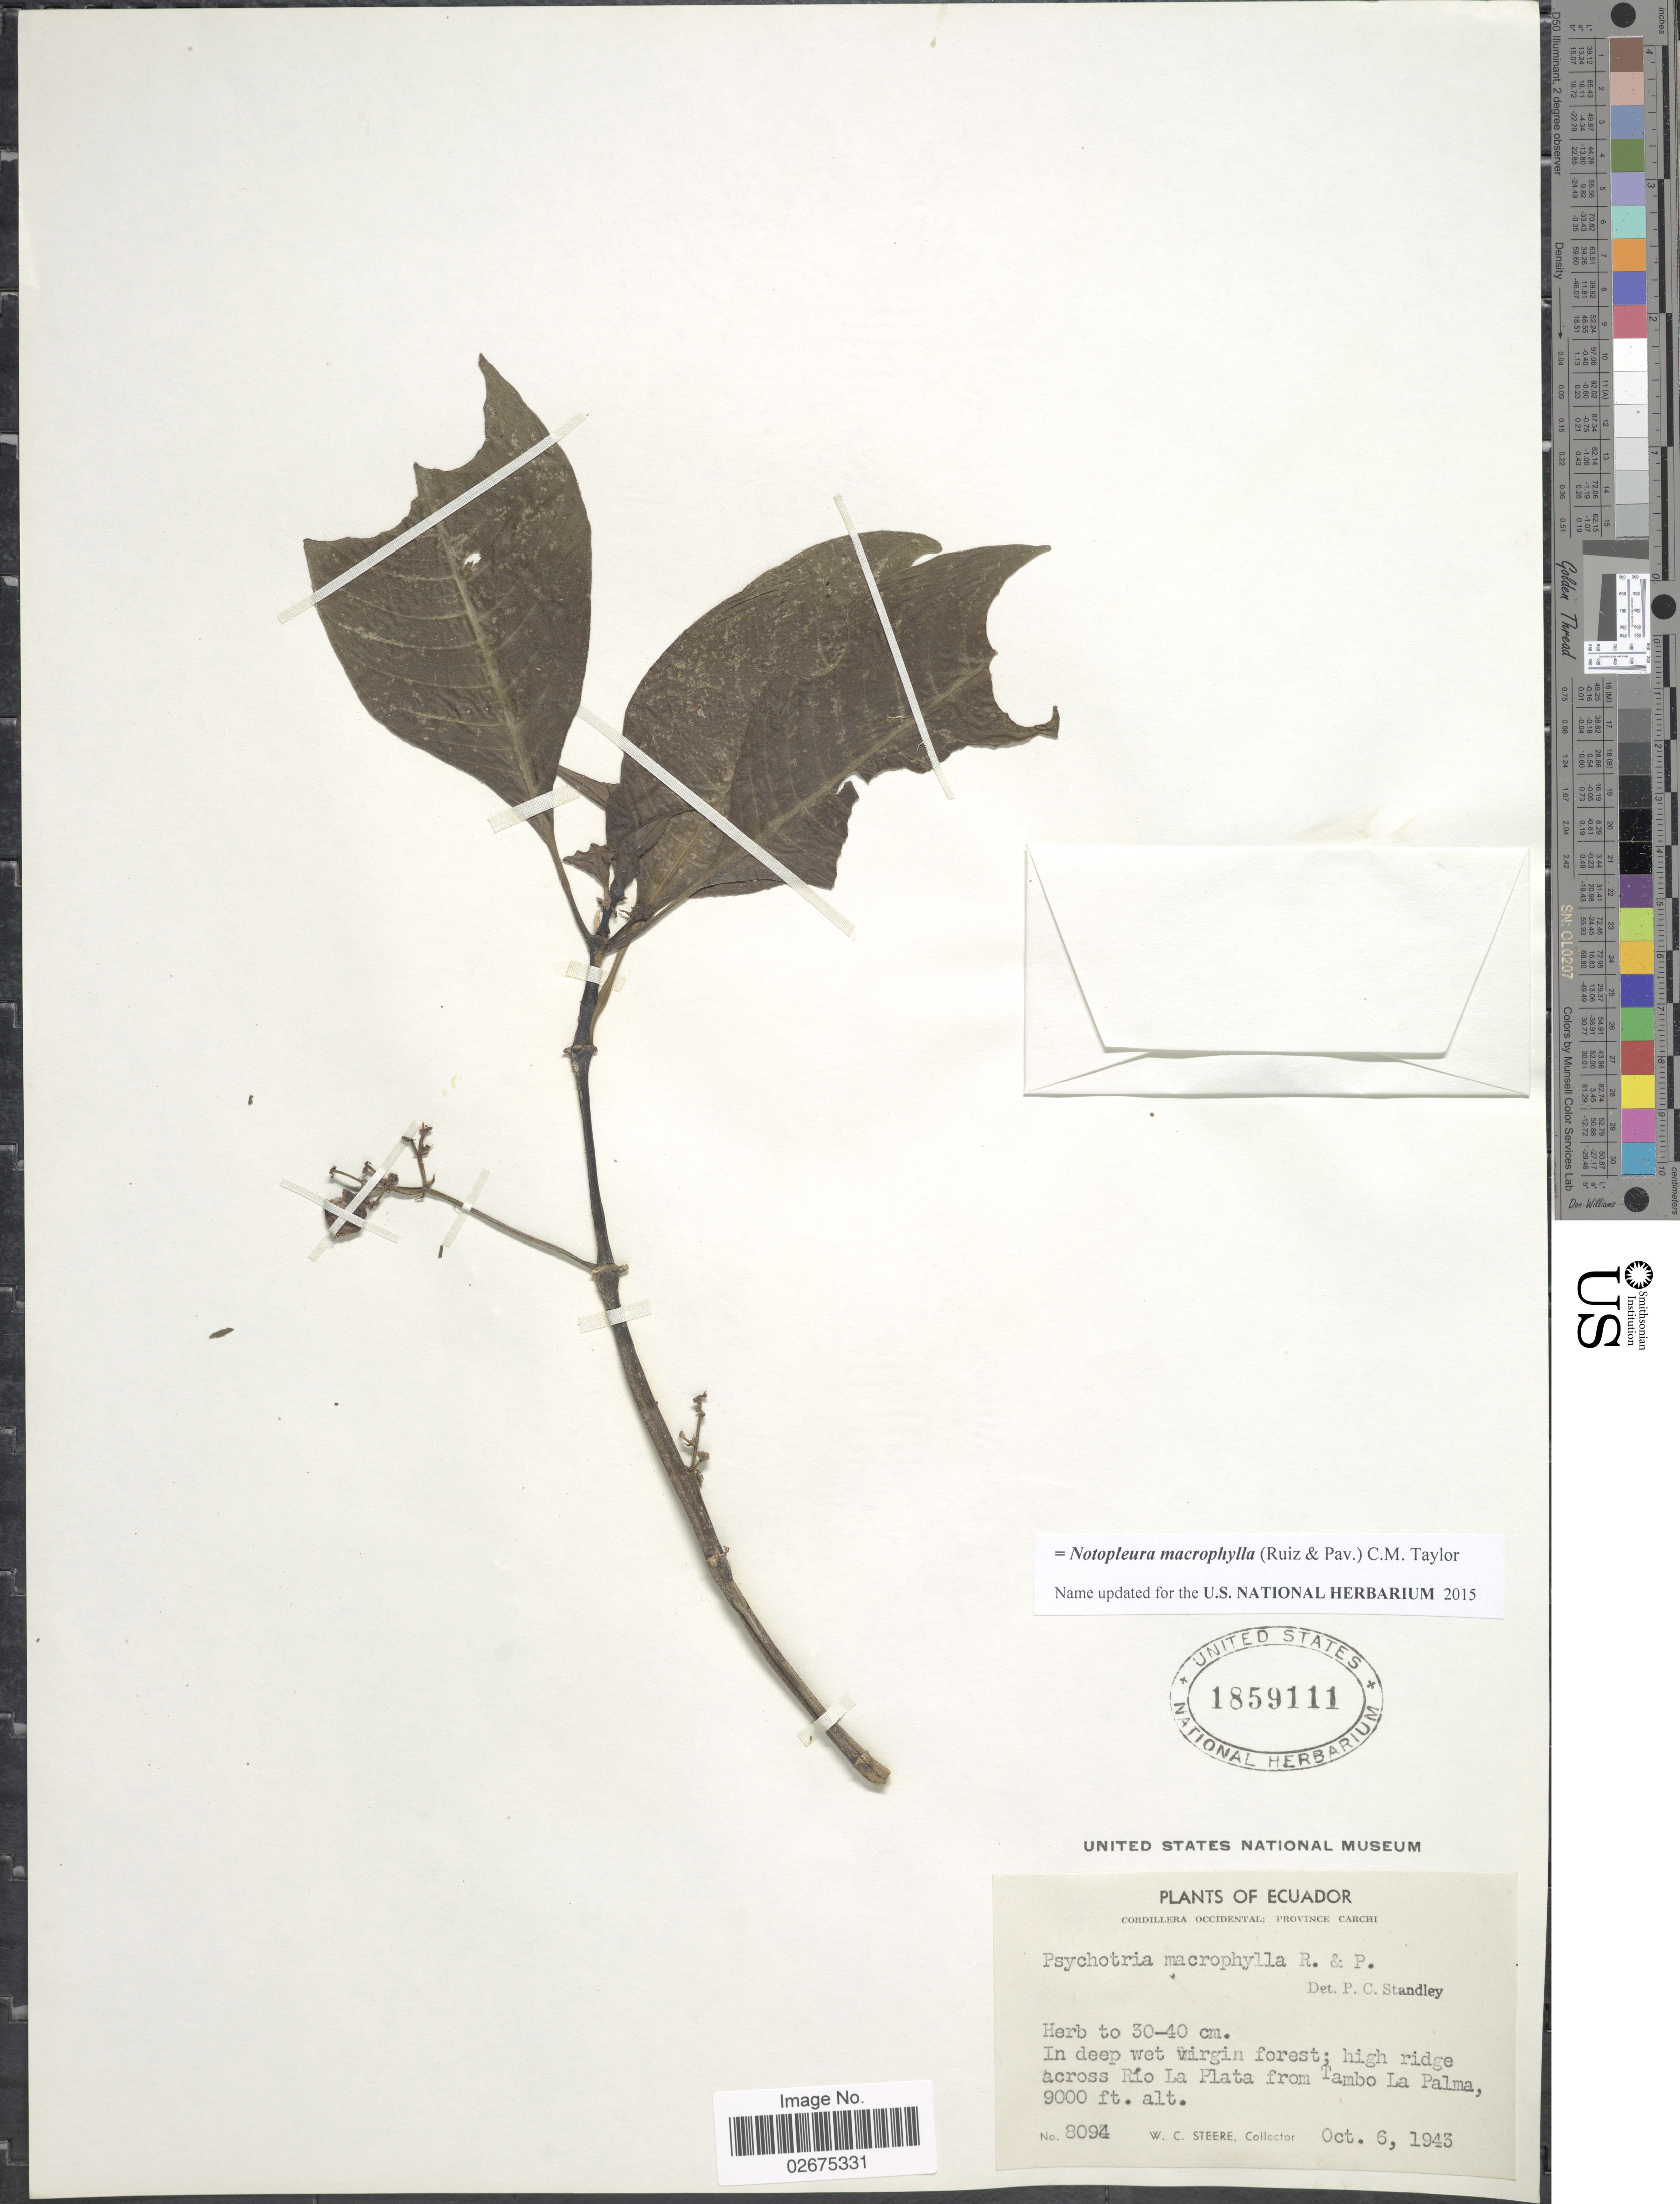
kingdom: Plantae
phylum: Tracheophyta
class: Magnoliopsida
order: Gentianales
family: Rubiaceae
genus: Notopleura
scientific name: Notopleura macrophylla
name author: (Ruiz & Pav.) C.M. Taylor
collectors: W. C. Steere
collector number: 8094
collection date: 1943-10-06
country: Ecuador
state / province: Carchi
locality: Cordillera Occidental; In deep wet virgin forest; high ridge across Río La Plata from Tambo La Palma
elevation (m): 2743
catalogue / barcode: US 1859111